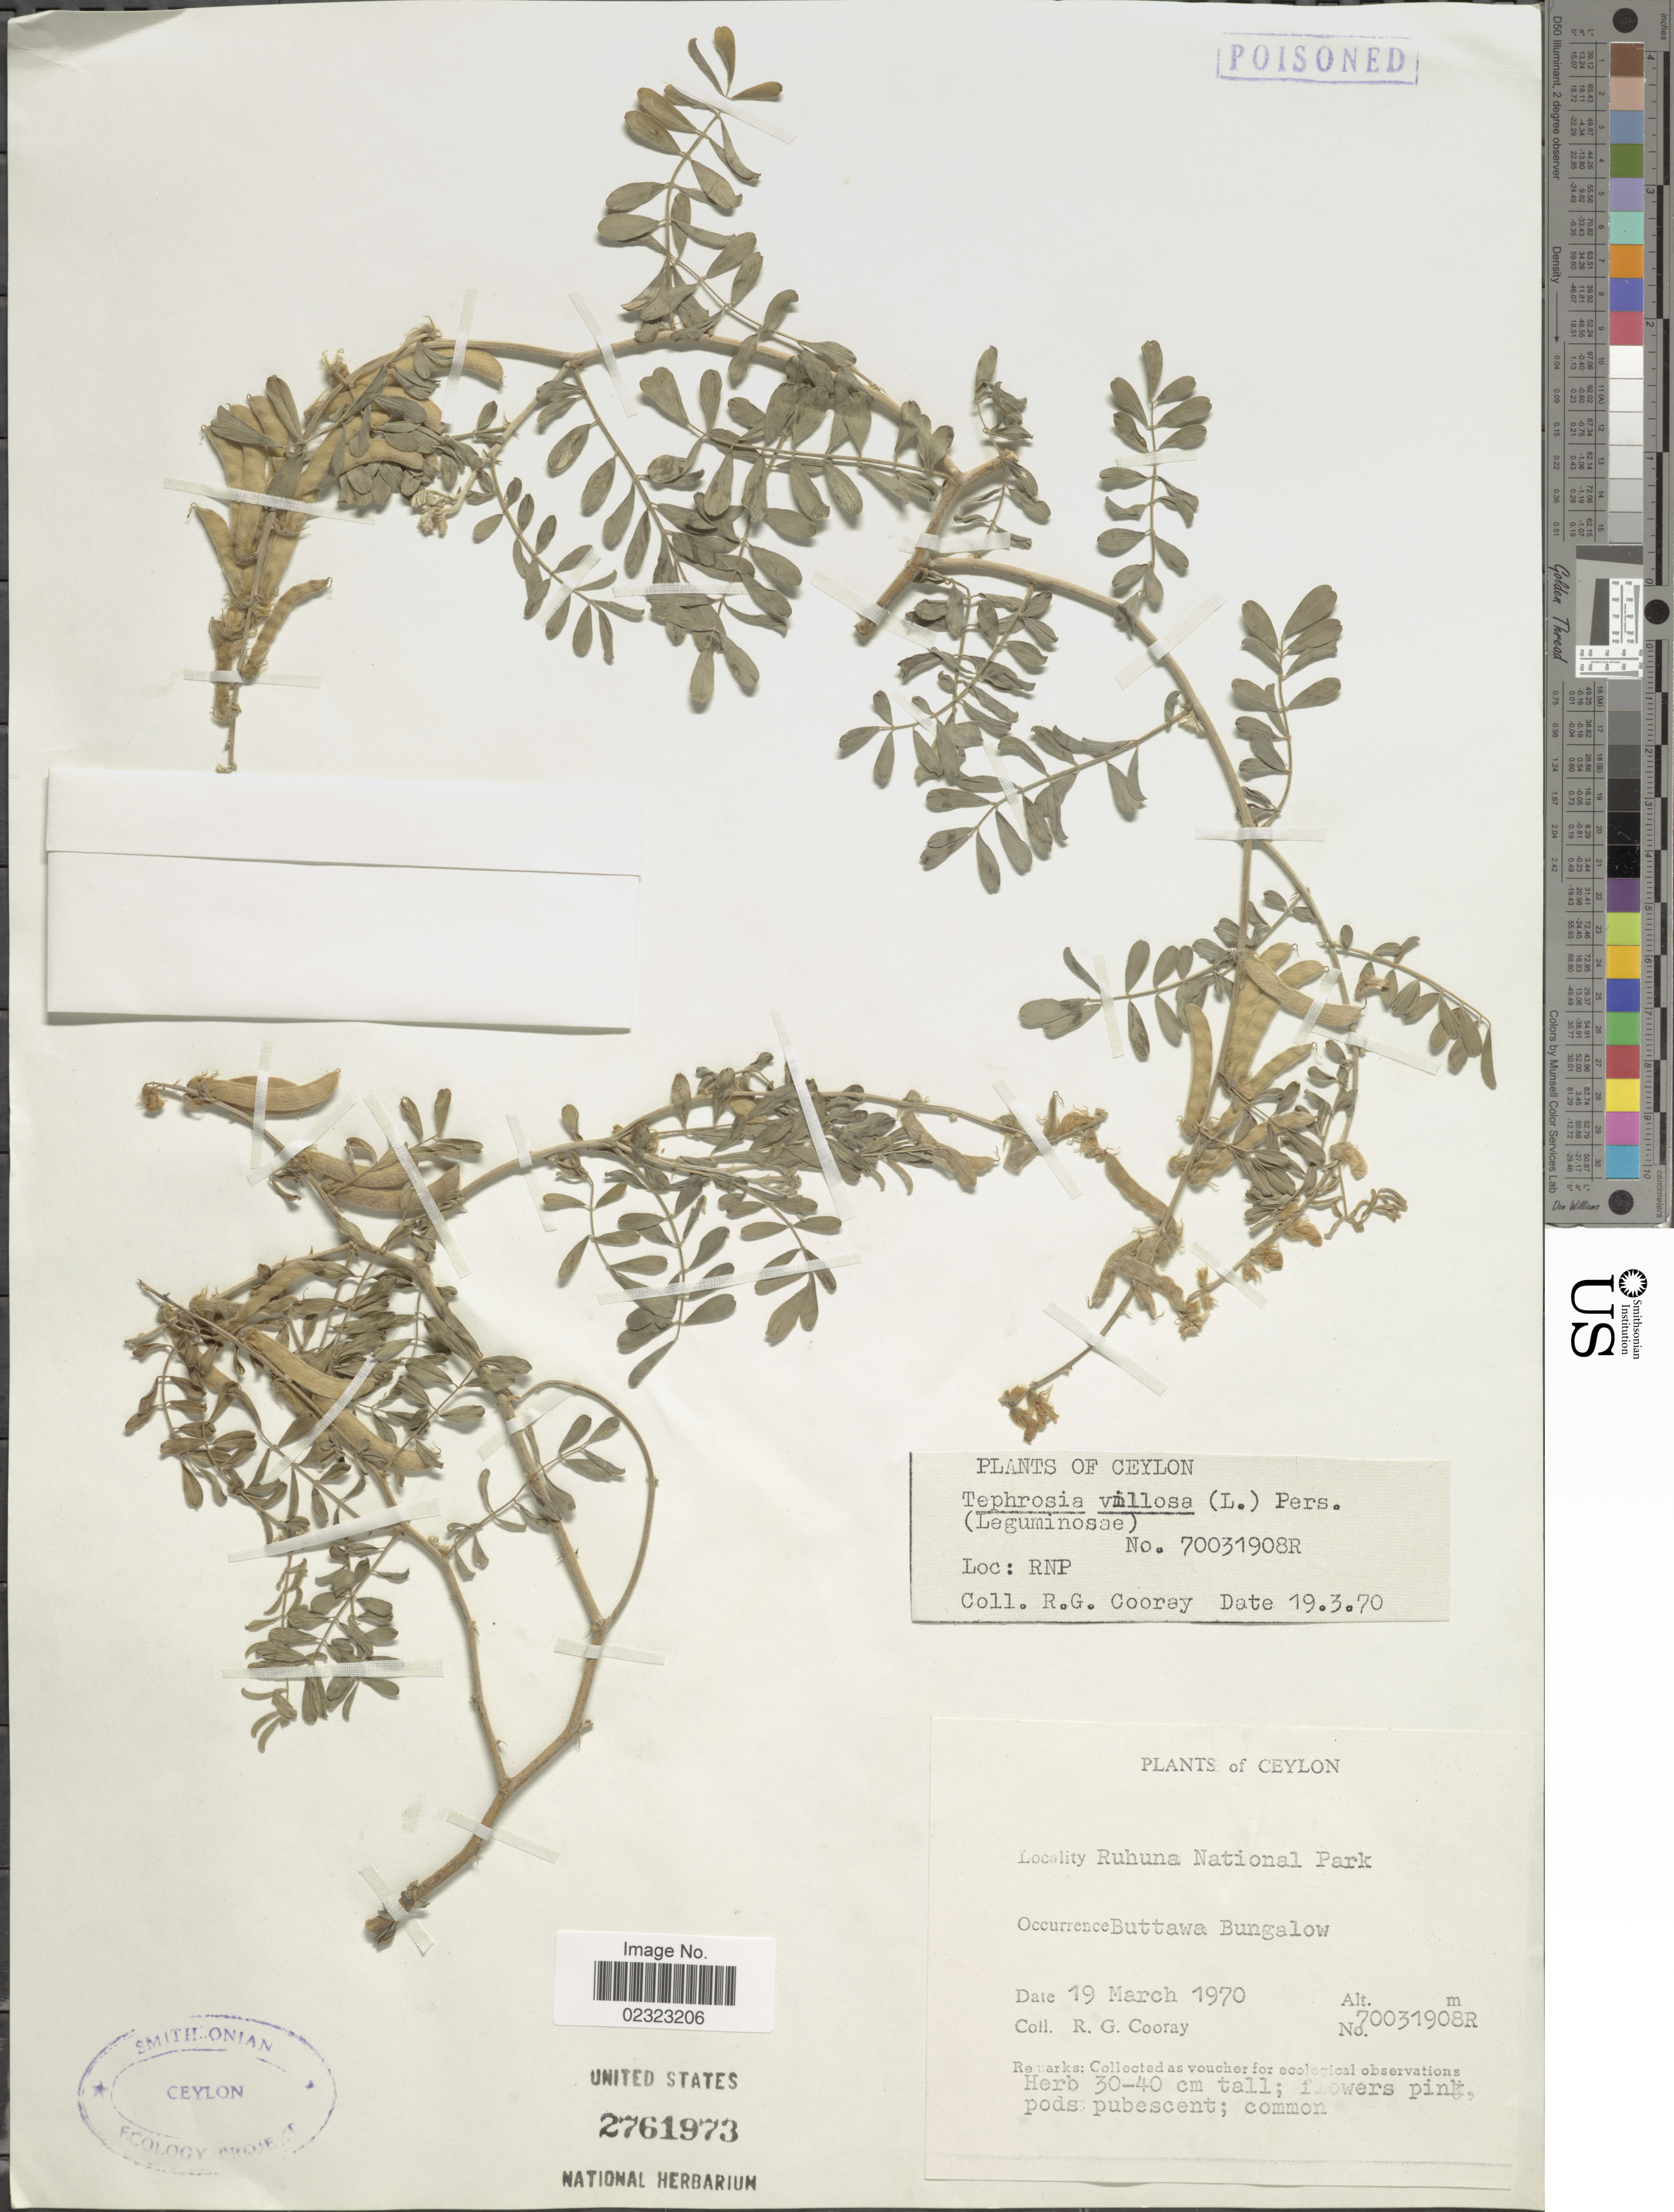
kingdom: Plantae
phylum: Tracheophyta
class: Magnoliopsida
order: Fabales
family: Fabaceae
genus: Tephrosia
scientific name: Tephrosia villosa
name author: Pers.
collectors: R. Cooray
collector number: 70031908R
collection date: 1970-03-19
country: Sri Lanka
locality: Ceylon. Ruhuna National Park. Buttawa Bungalow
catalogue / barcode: US 2761973